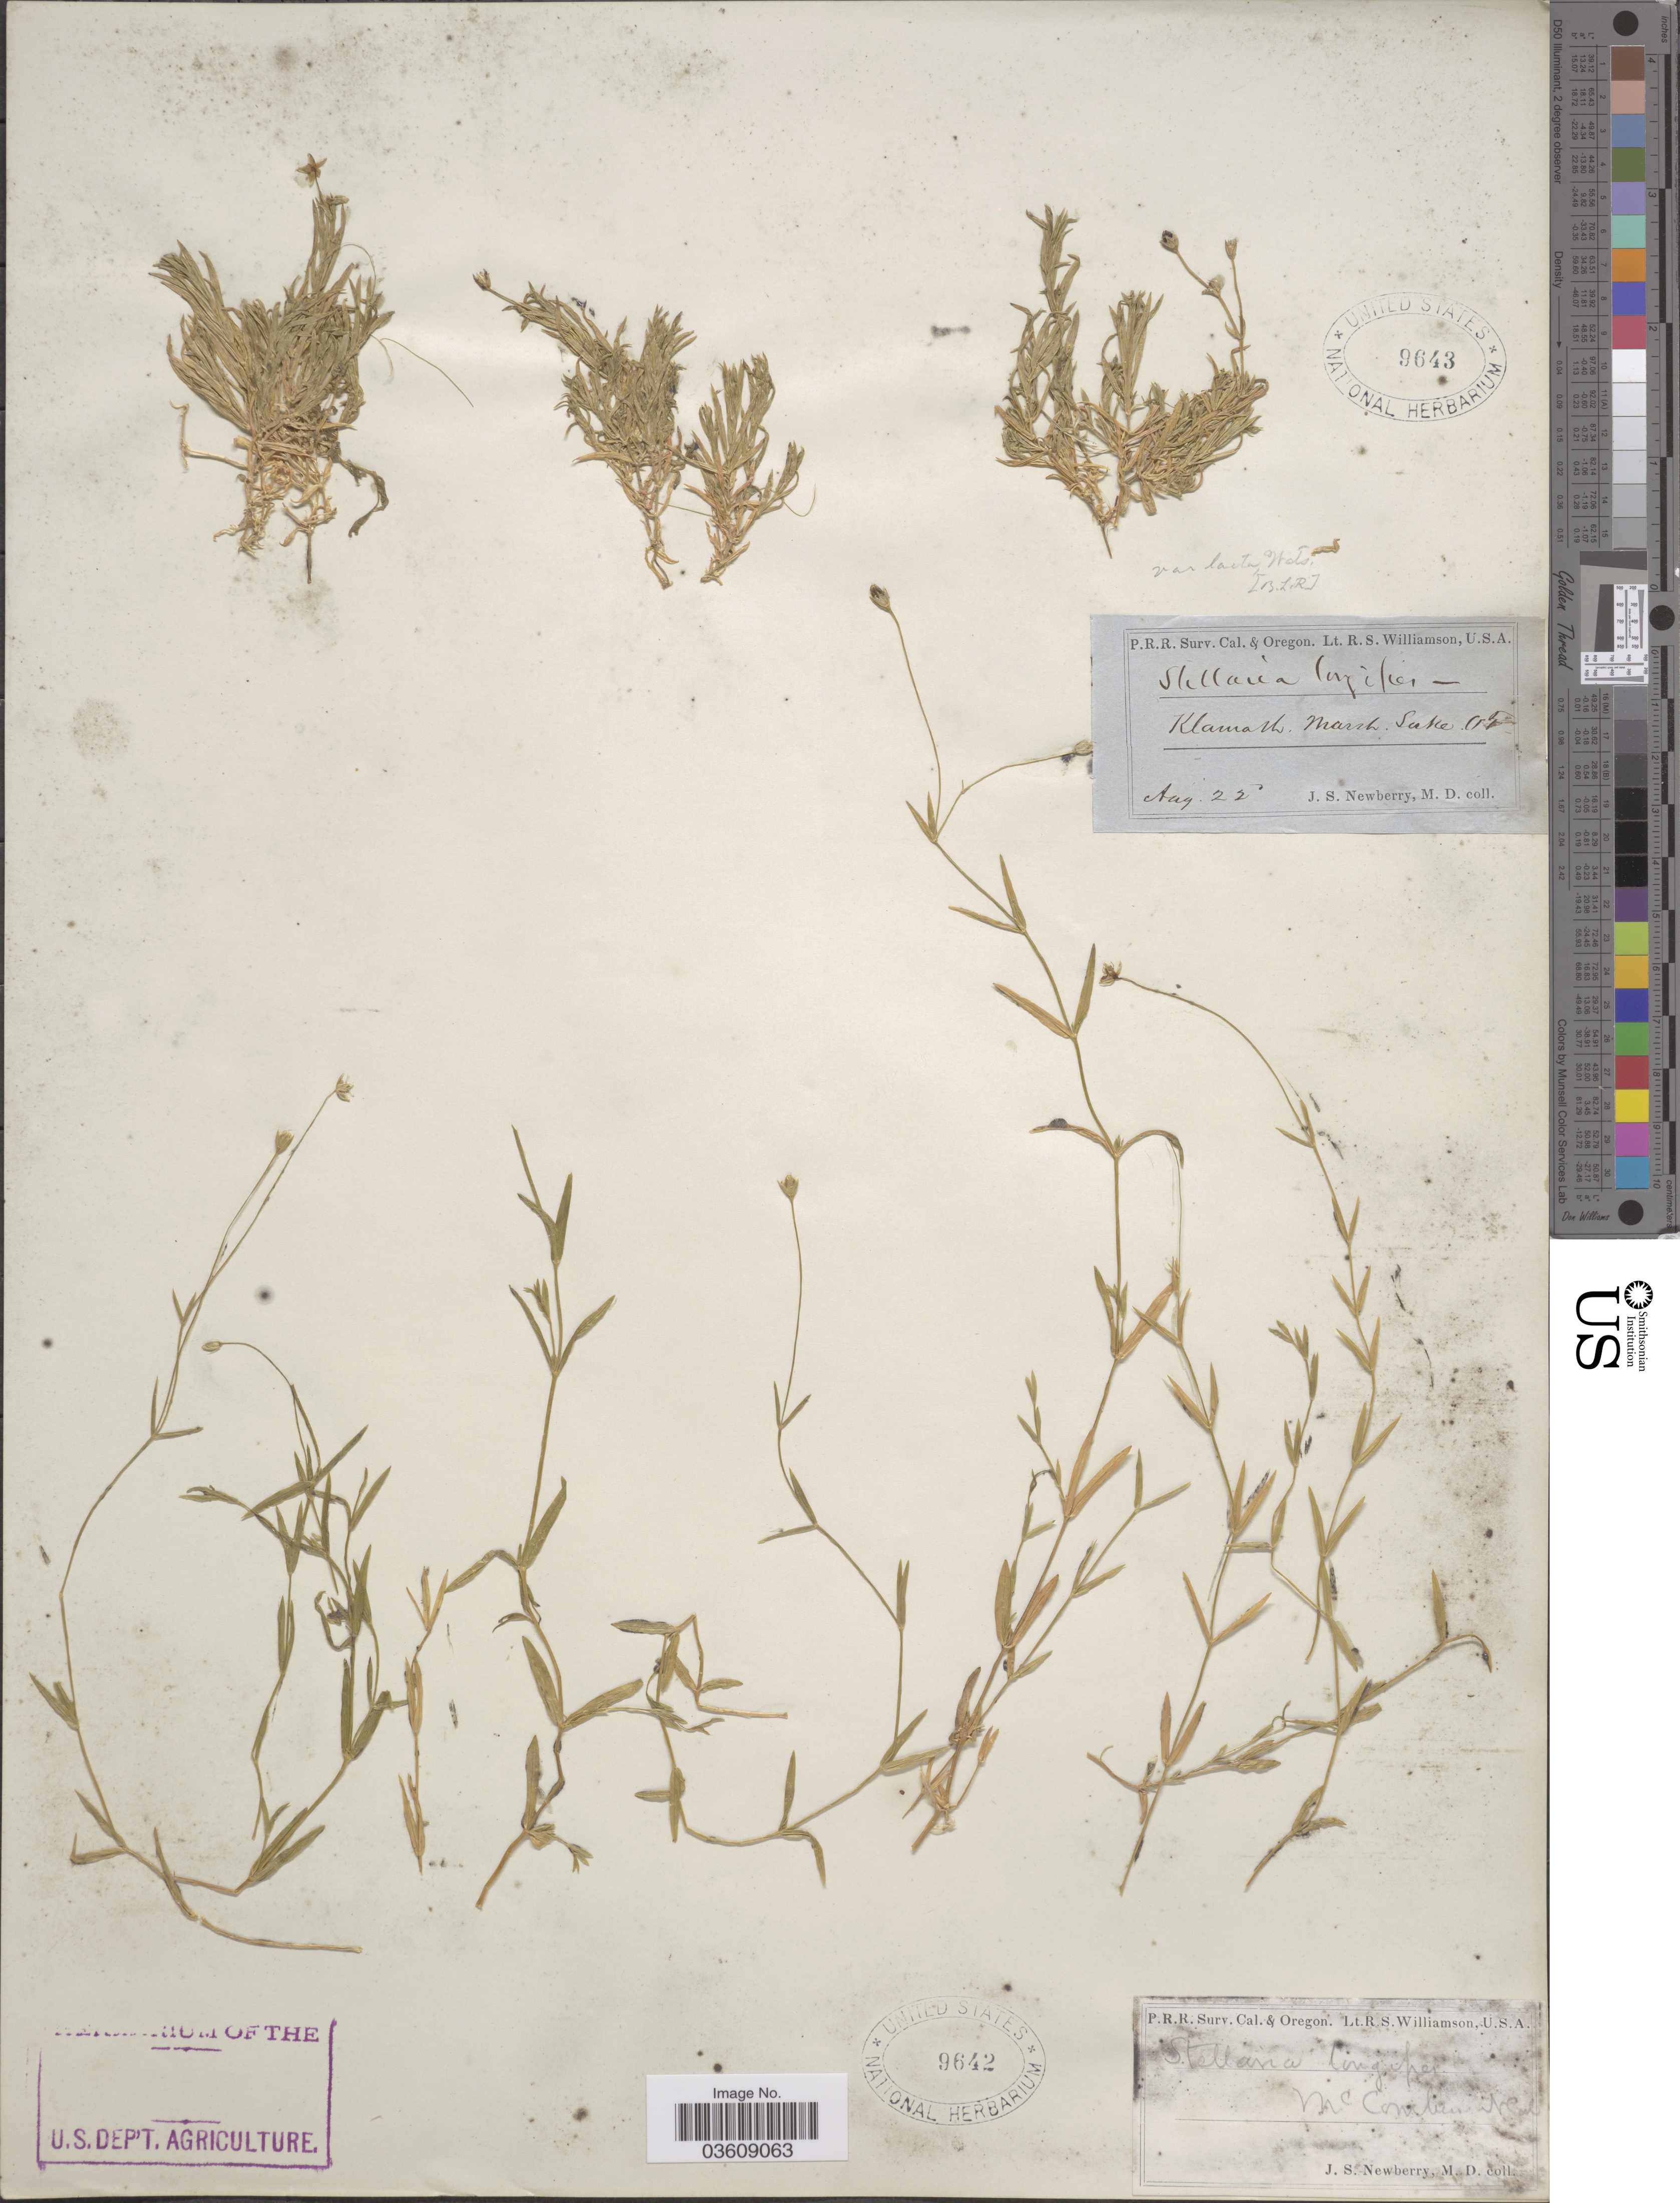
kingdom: Plantae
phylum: Tracheophyta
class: Magnoliopsida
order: Caryophyllales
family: Caryophyllaceae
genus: Stellaria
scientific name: Stellaria longipes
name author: Goldie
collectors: J. S. Newberry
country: United States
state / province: California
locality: McCumber N. Cal.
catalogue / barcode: US 9642